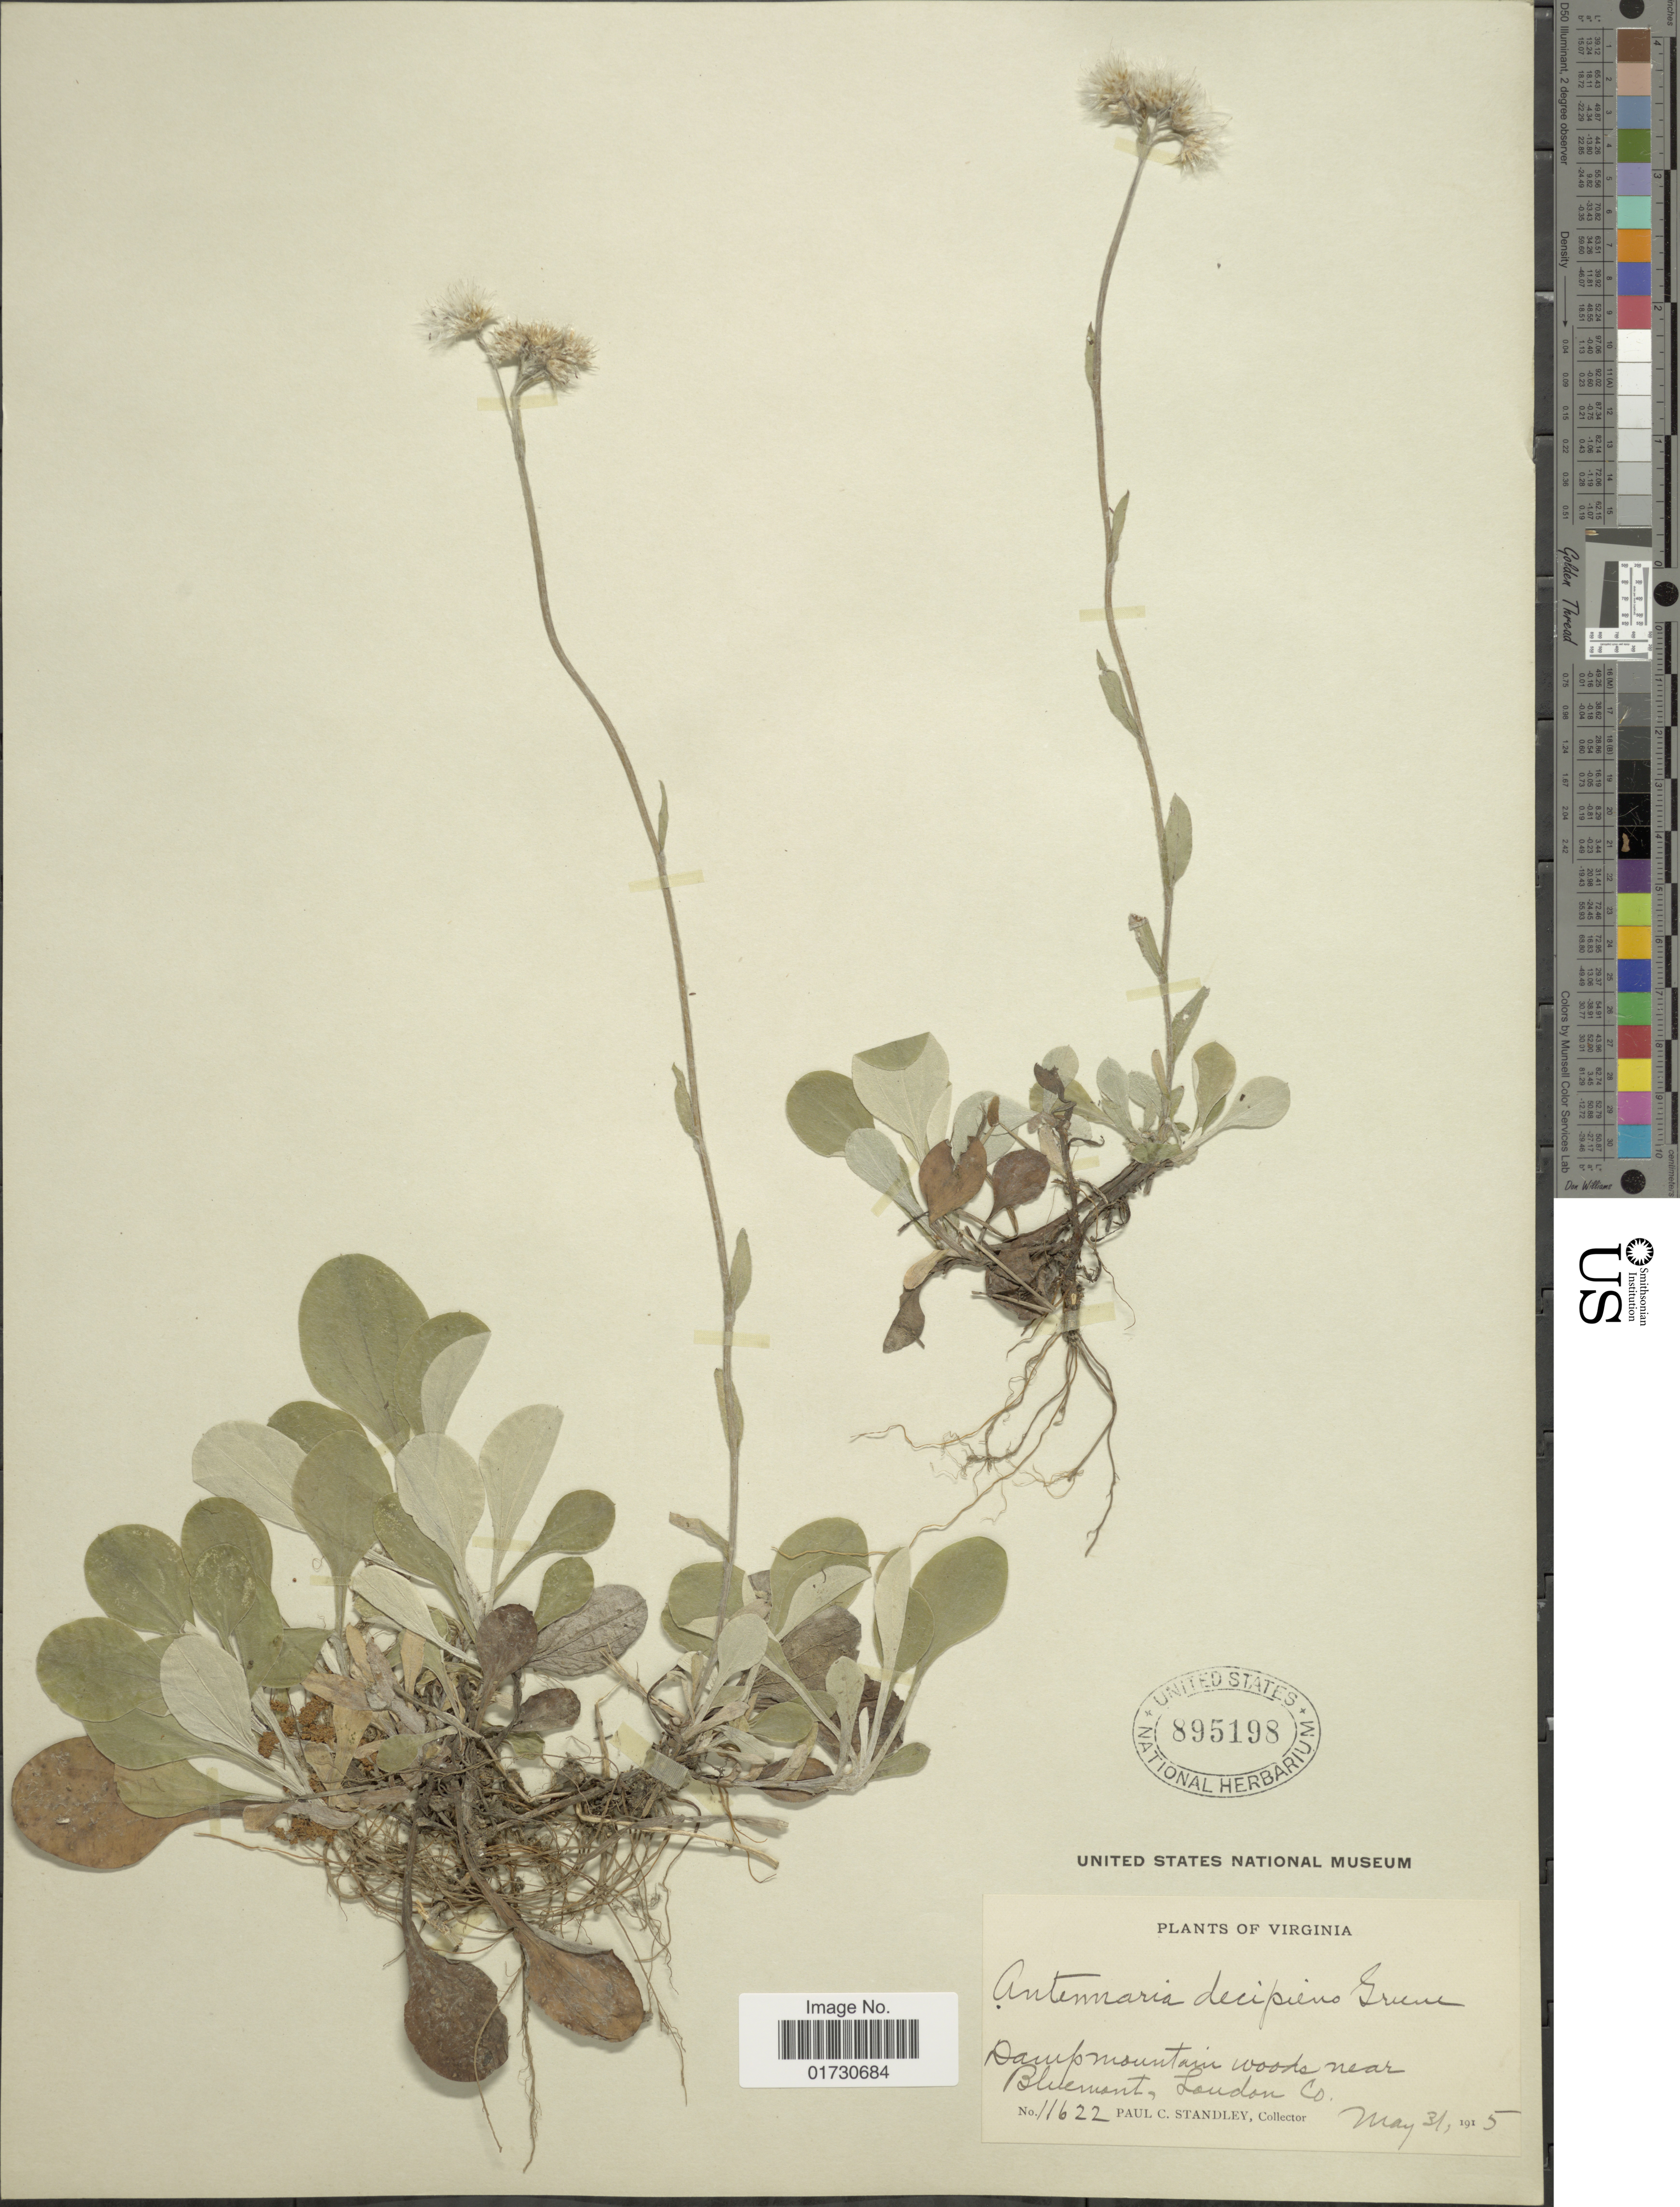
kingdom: Plantae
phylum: Tracheophyta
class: Magnoliopsida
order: Asterales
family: Asteraceae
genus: Antennaria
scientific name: Antennaria decipiens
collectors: P. C. Standley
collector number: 11622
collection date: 1915-05-31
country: United States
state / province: Virginia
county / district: Loudoun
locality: Damp mountain woods near Bluemont, London Co.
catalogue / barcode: US 895198